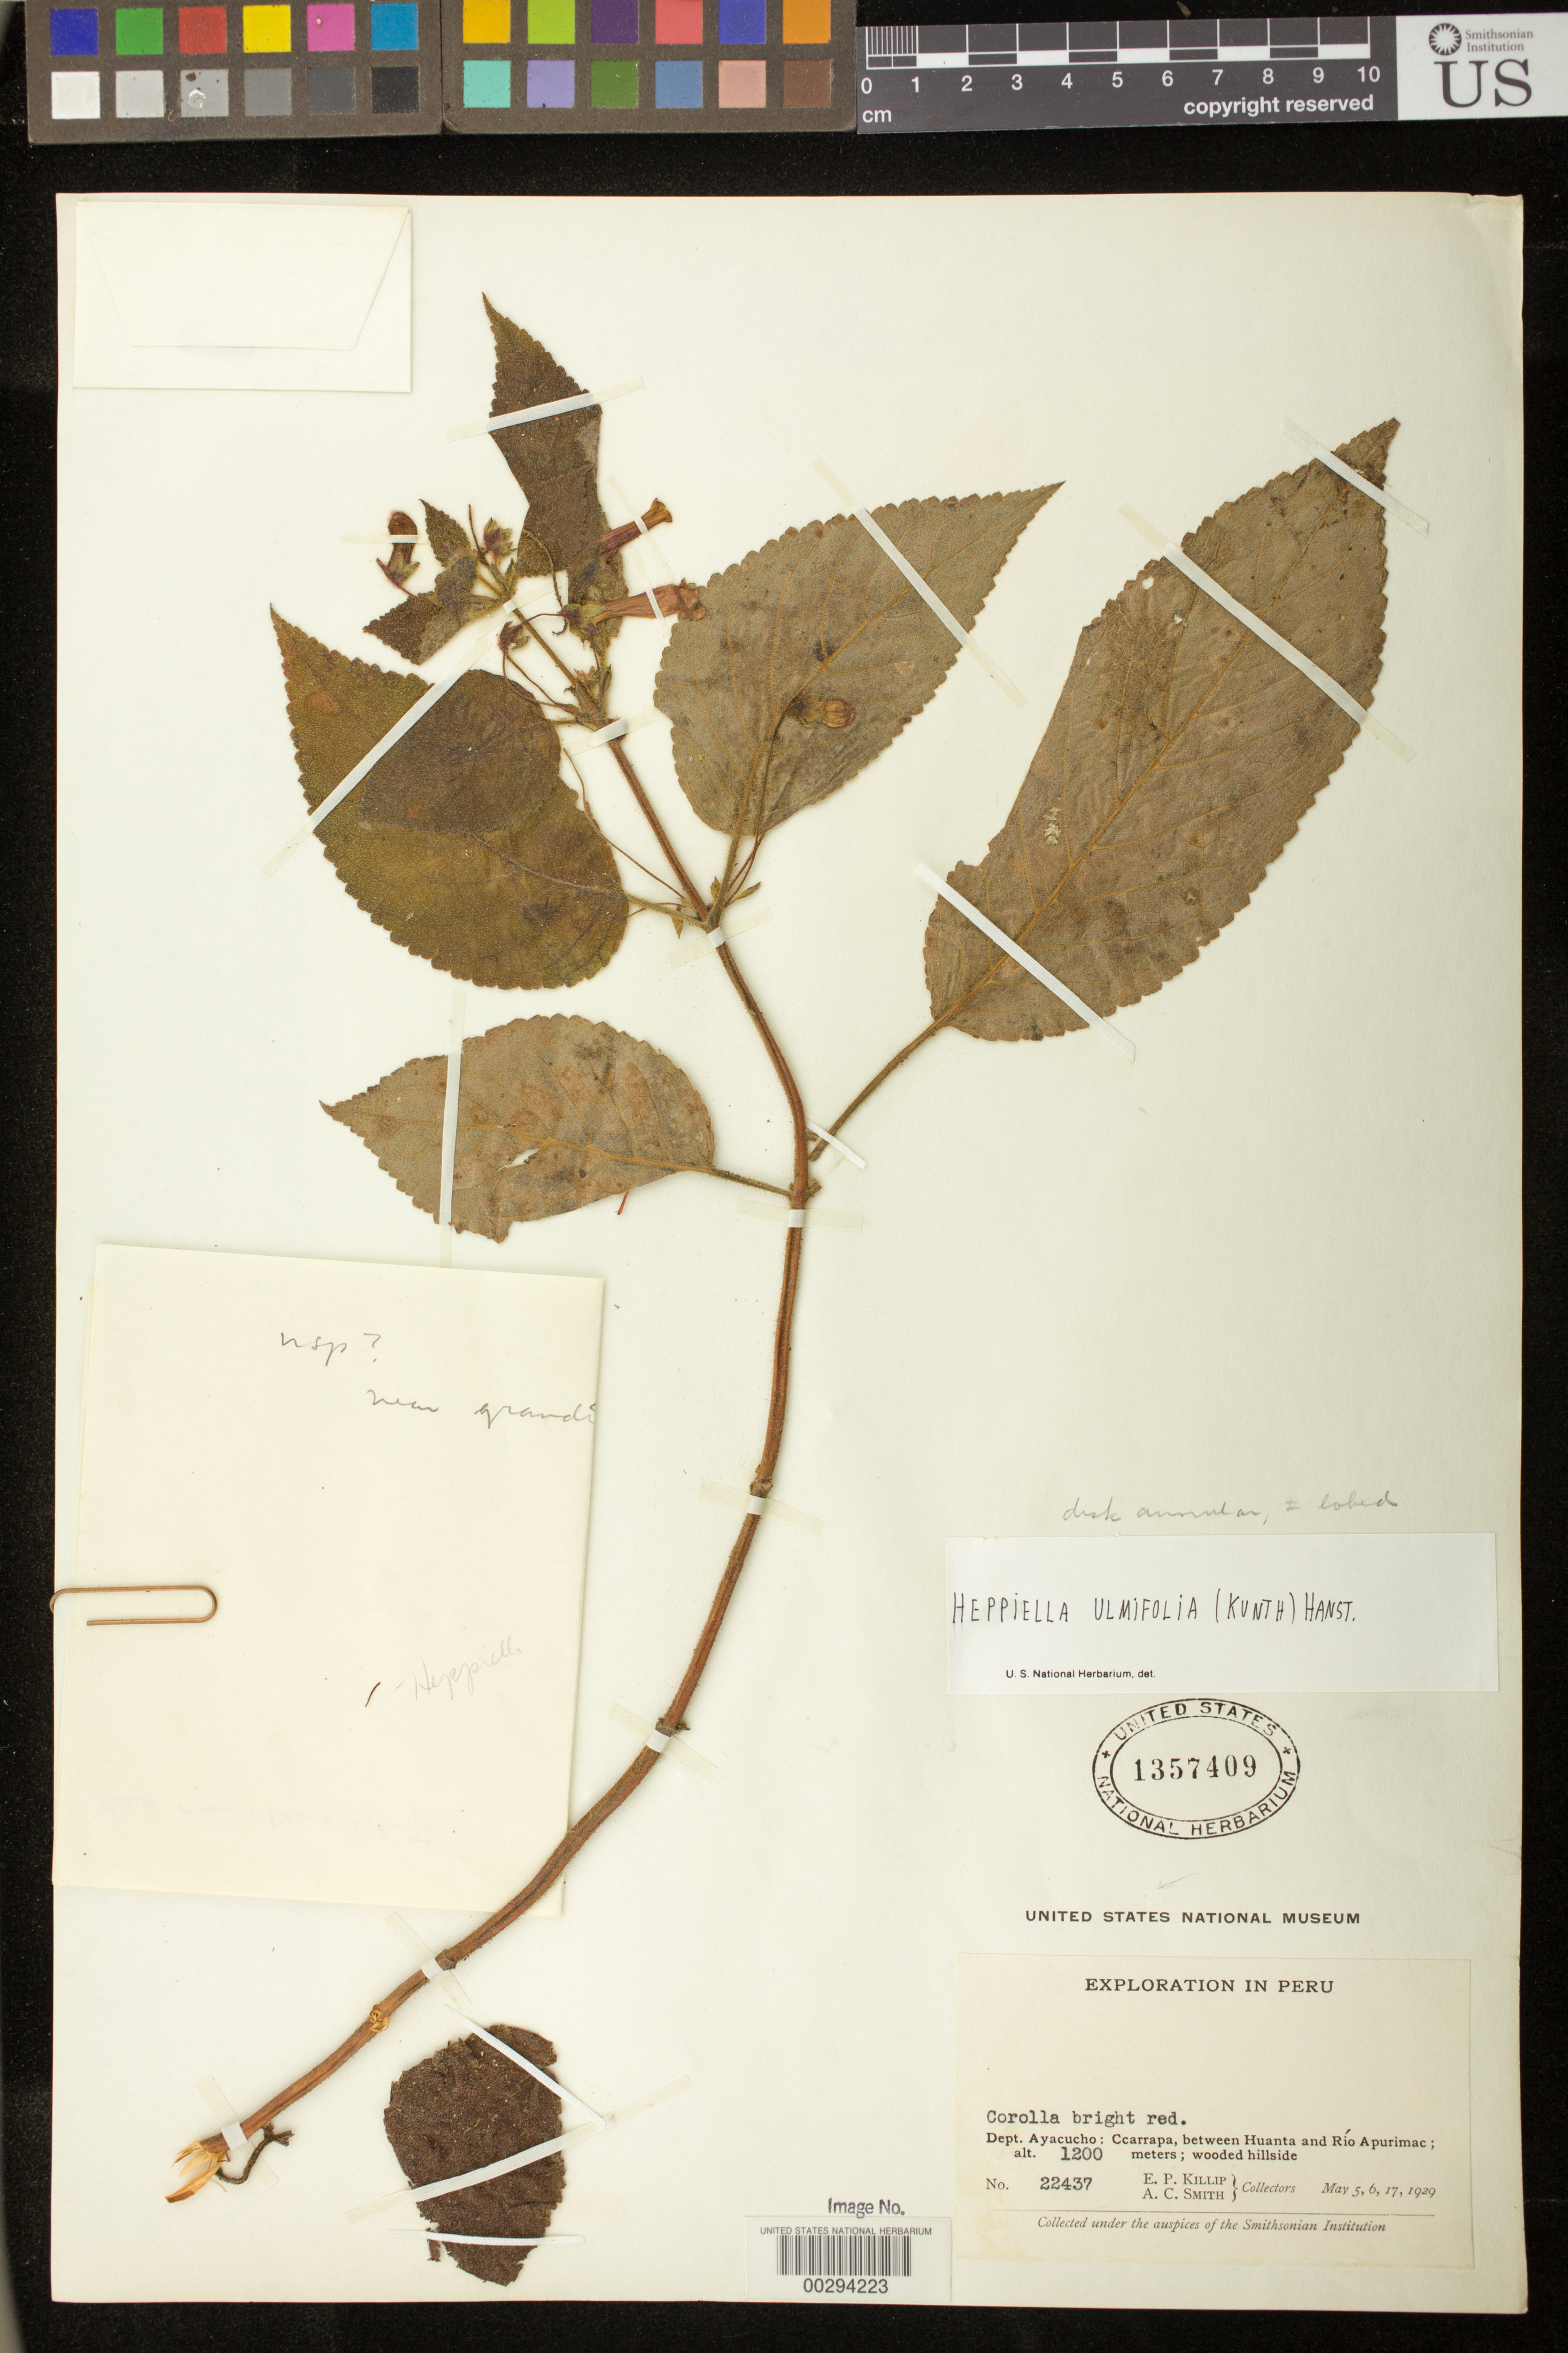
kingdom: Plantae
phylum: Tracheophyta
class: Magnoliopsida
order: Lamiales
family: Gesneriaceae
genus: Heppiella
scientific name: Heppiella ulmifolia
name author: (Kunth) Hanst.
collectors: E. P. Killip & A. C. Smith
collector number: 22437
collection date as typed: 5-17 May 1929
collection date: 1929-05-05/1929-05-17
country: Peru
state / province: Ayacucho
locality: Ccarrapa, between Huanta and Rio Apurimac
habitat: Wooded hillside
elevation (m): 1200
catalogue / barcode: US 1357409